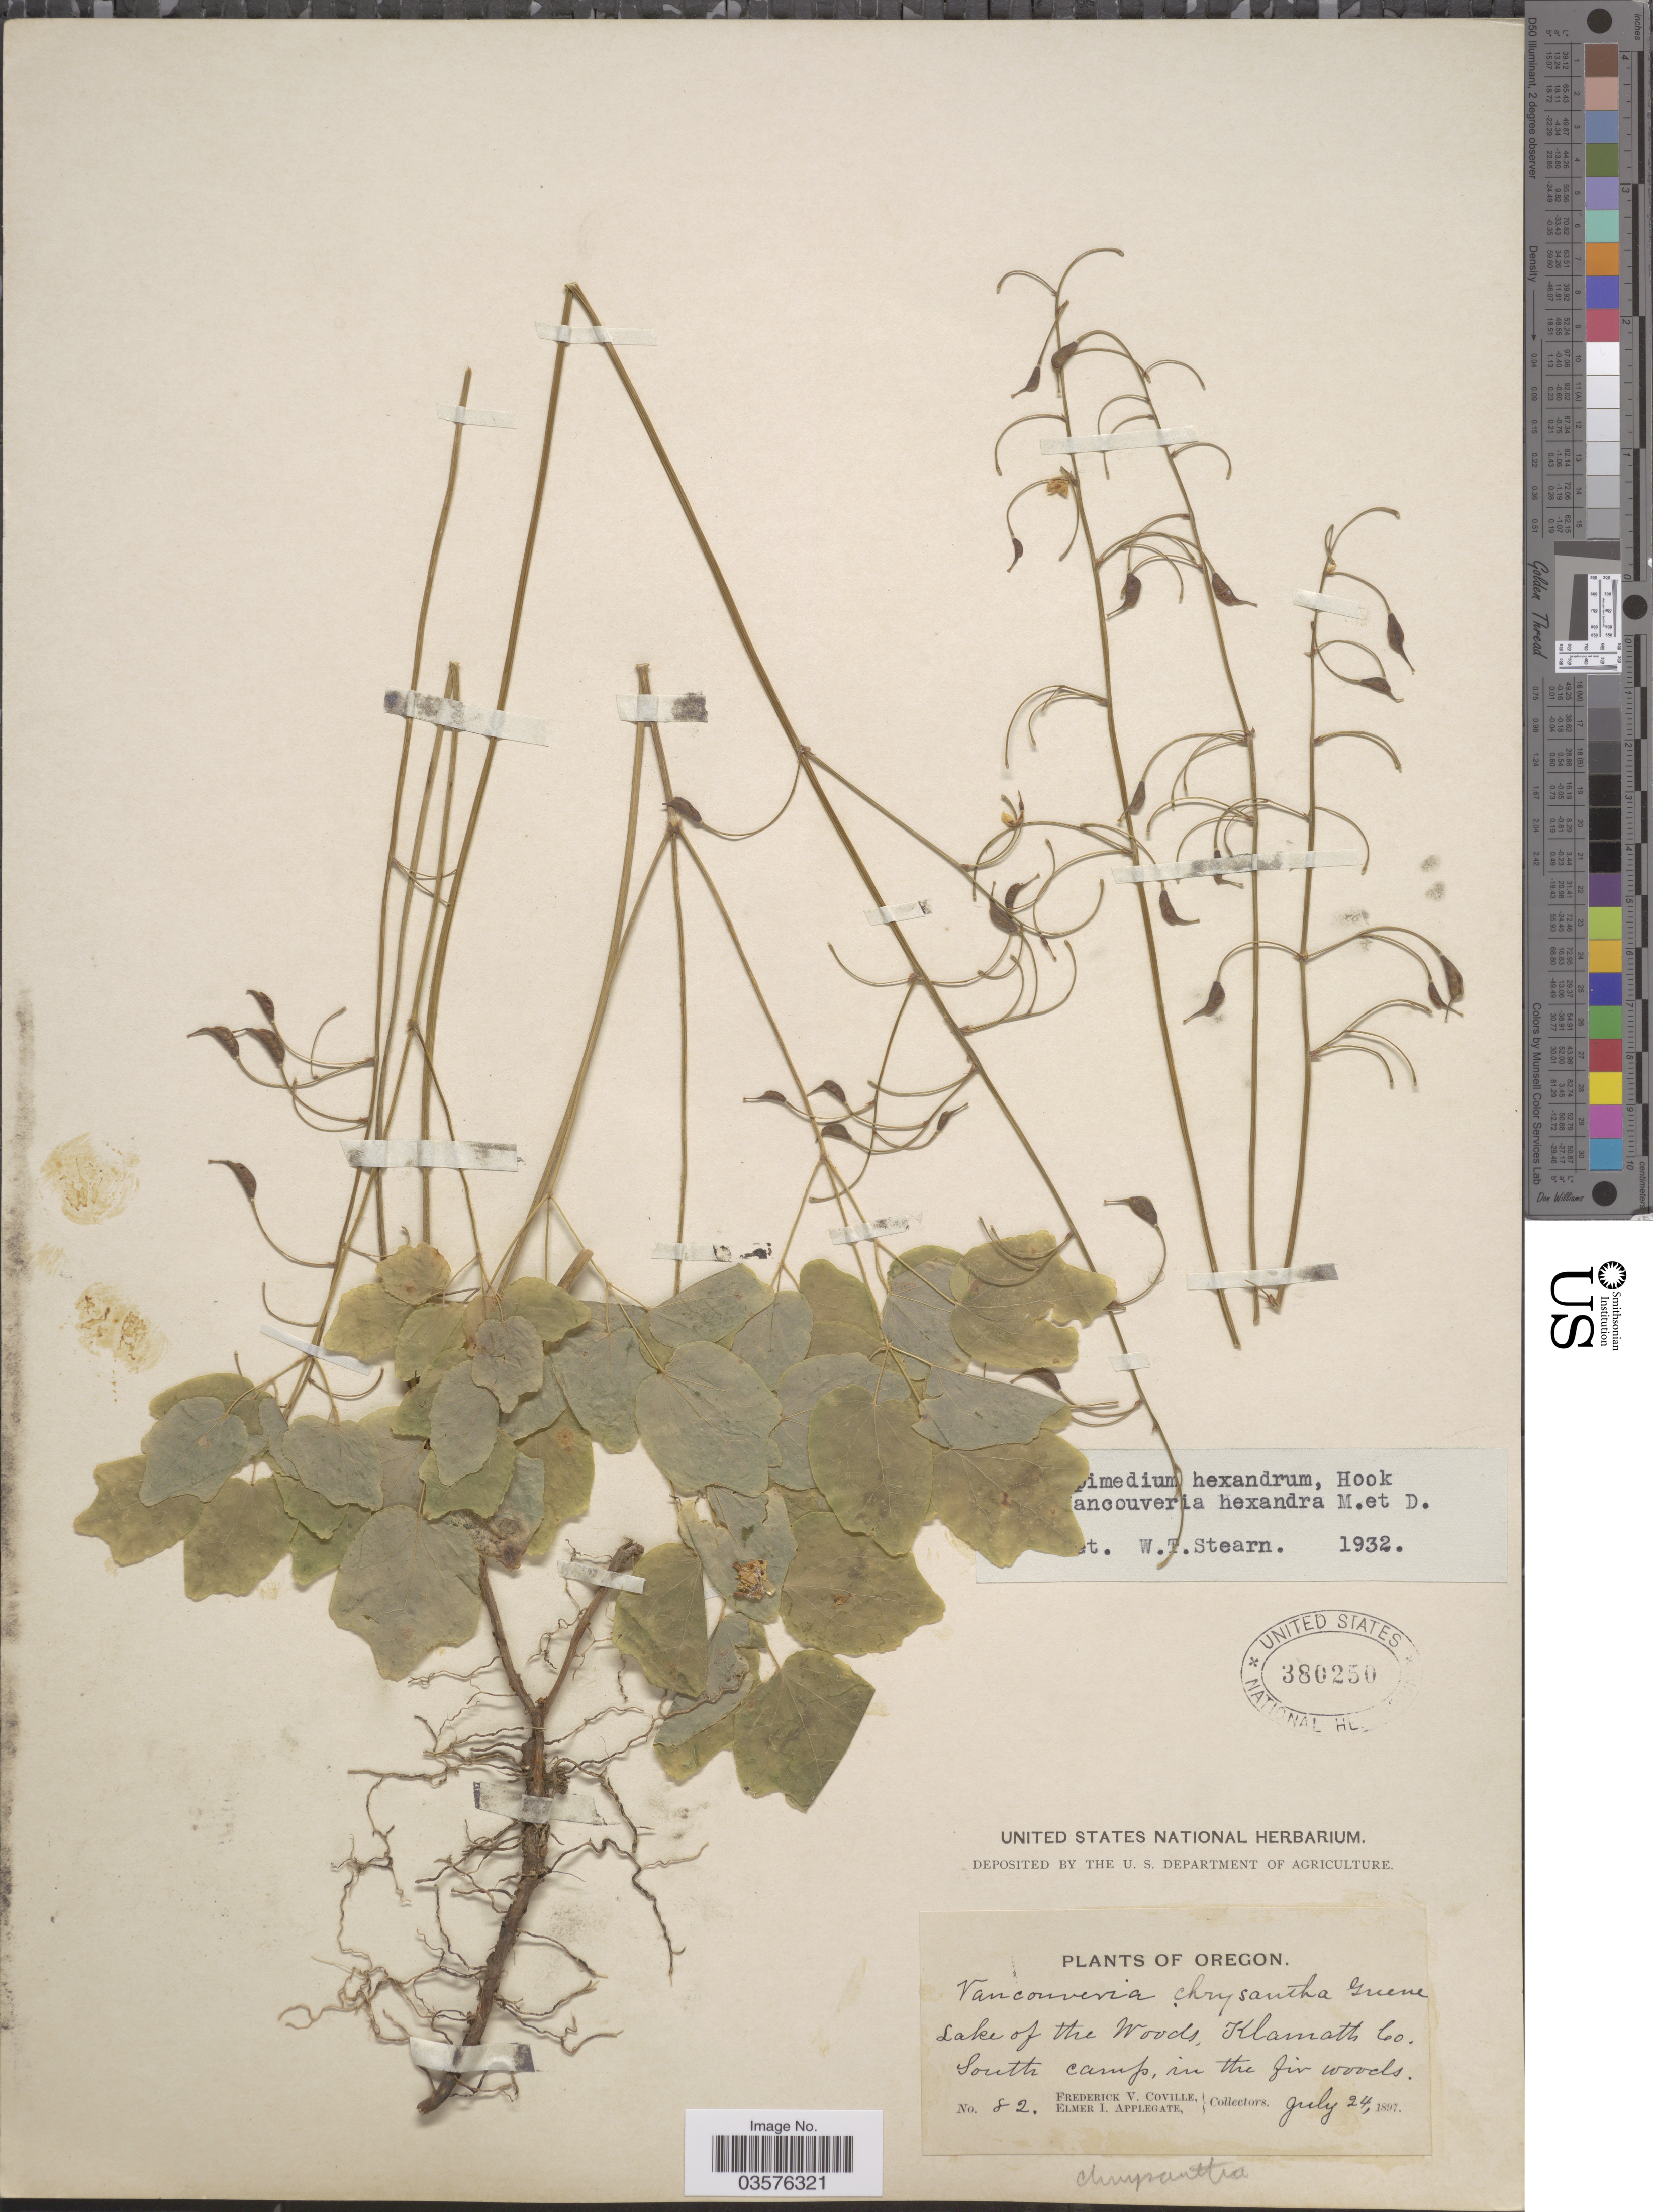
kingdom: Plantae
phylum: Tracheophyta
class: Magnoliopsida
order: Ranunculales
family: Berberidaceae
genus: Vancouveria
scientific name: Vancouveria hexandra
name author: (Hook.) C. Morren & Decne.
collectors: F. V. Coville & E. I. Applegate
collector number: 82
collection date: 1897-07-24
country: United States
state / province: Oregon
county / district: Klamath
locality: Lake of The Woods, Klamath Co. South camp, in the fir woods.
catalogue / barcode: US 380250